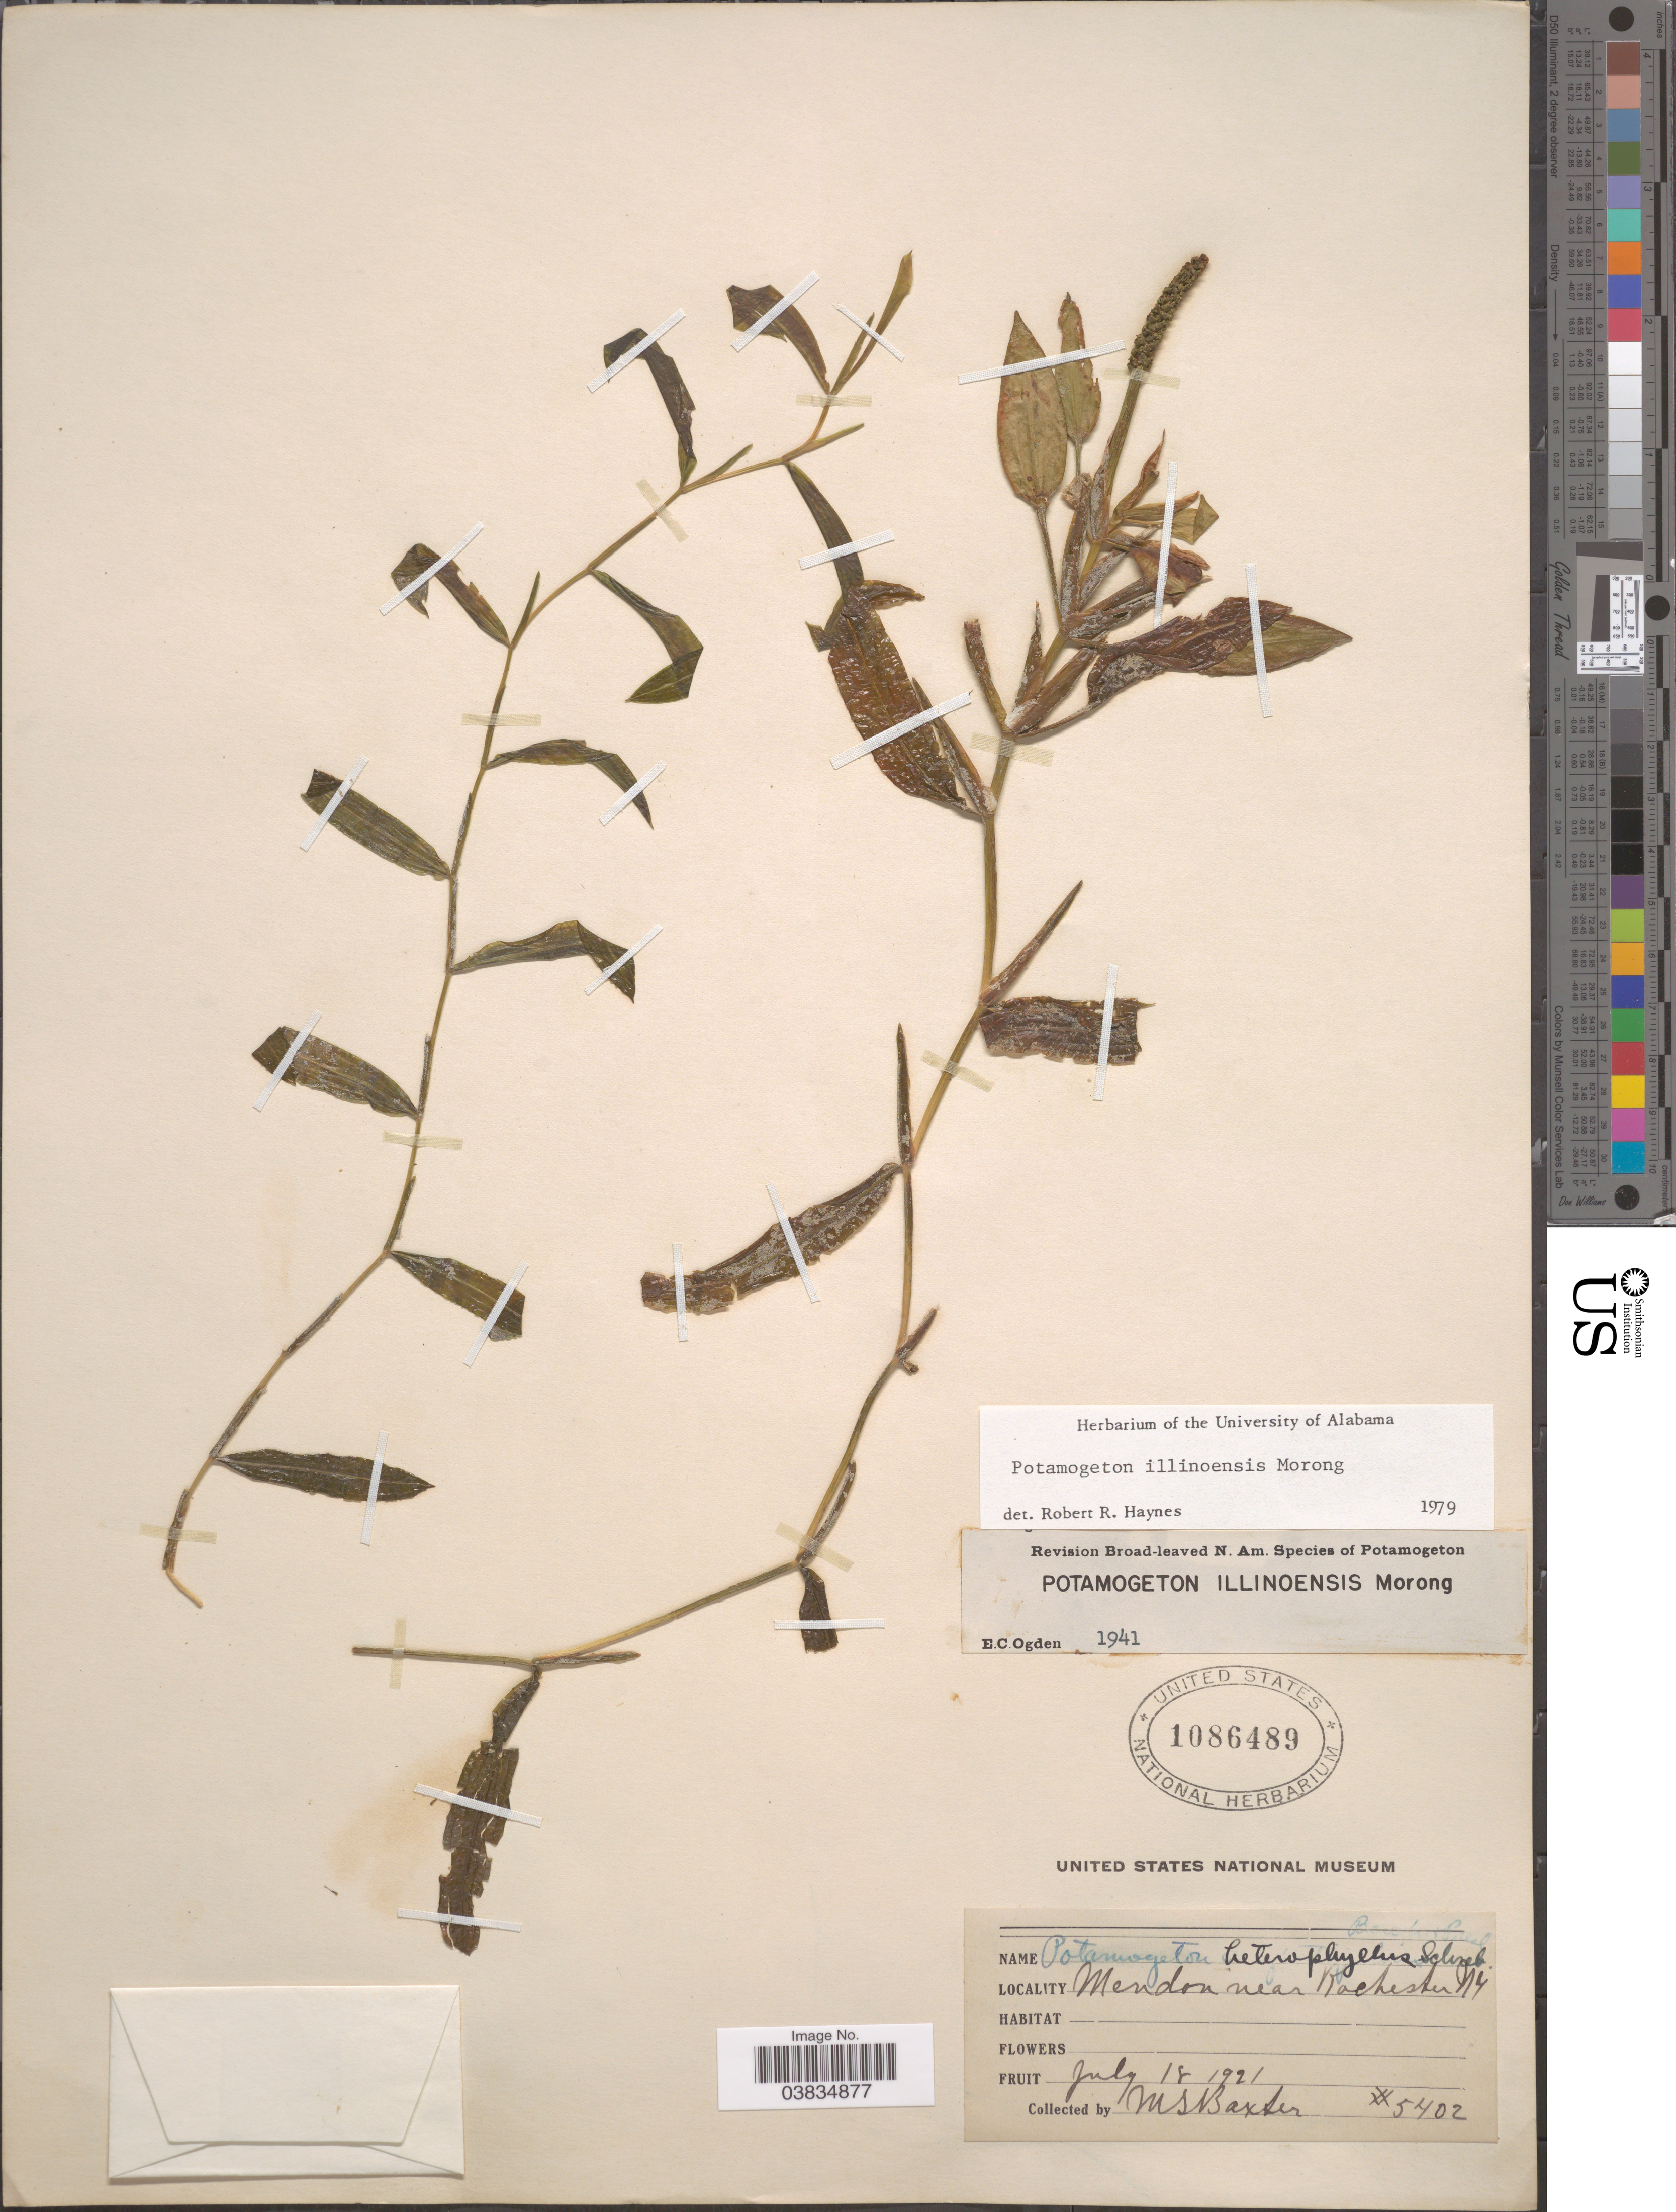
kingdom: Plantae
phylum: Tracheophyta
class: Liliopsida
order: Alismatales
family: Potamogetonaceae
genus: Potamogeton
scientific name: Potamogeton illinoensis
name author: Morong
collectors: M. Baxter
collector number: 5402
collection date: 1921-07-18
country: United States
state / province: New York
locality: Mendon near Rochester.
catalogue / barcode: US 1086489